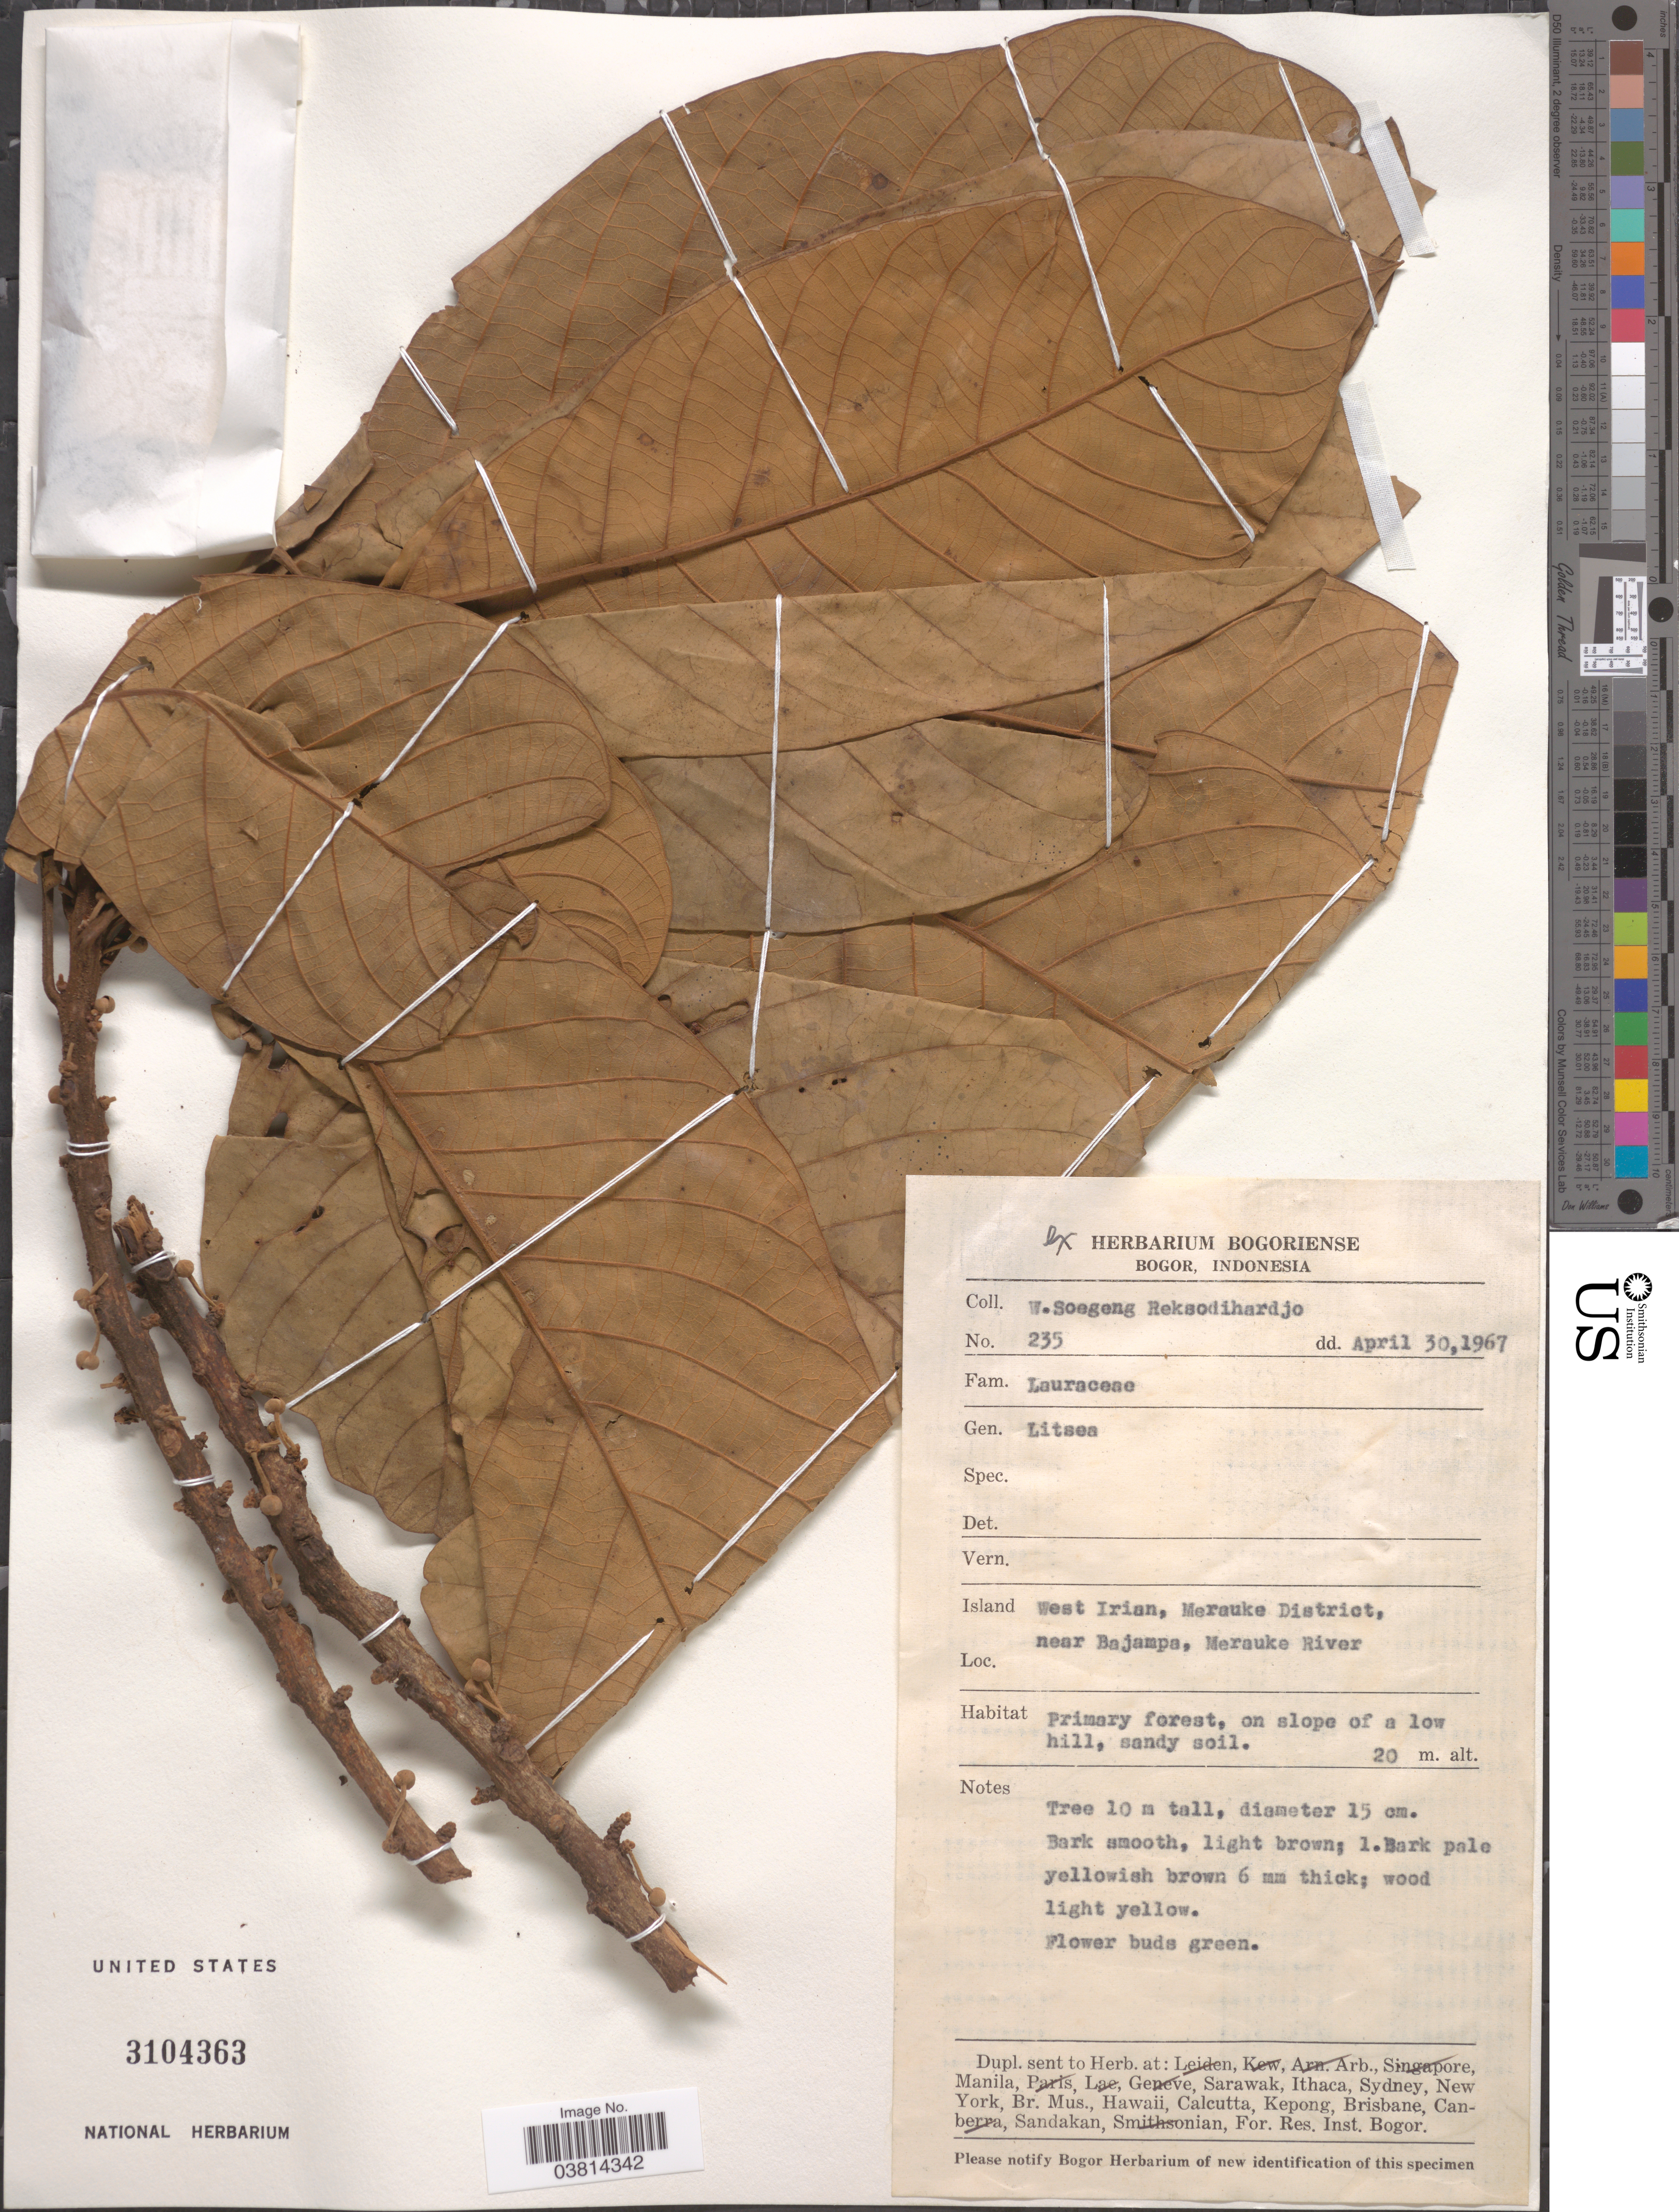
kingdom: Plantae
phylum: Tracheophyta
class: Magnoliopsida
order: Laurales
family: Lauraceae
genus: Litsea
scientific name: Litsea sp.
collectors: W. Soegeng-Reksodihardjo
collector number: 235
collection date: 1967-04-30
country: Indonesia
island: New Guinea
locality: West Irian, Merauke District, near Bajampa, Merauke River.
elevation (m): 20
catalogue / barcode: US 3104363